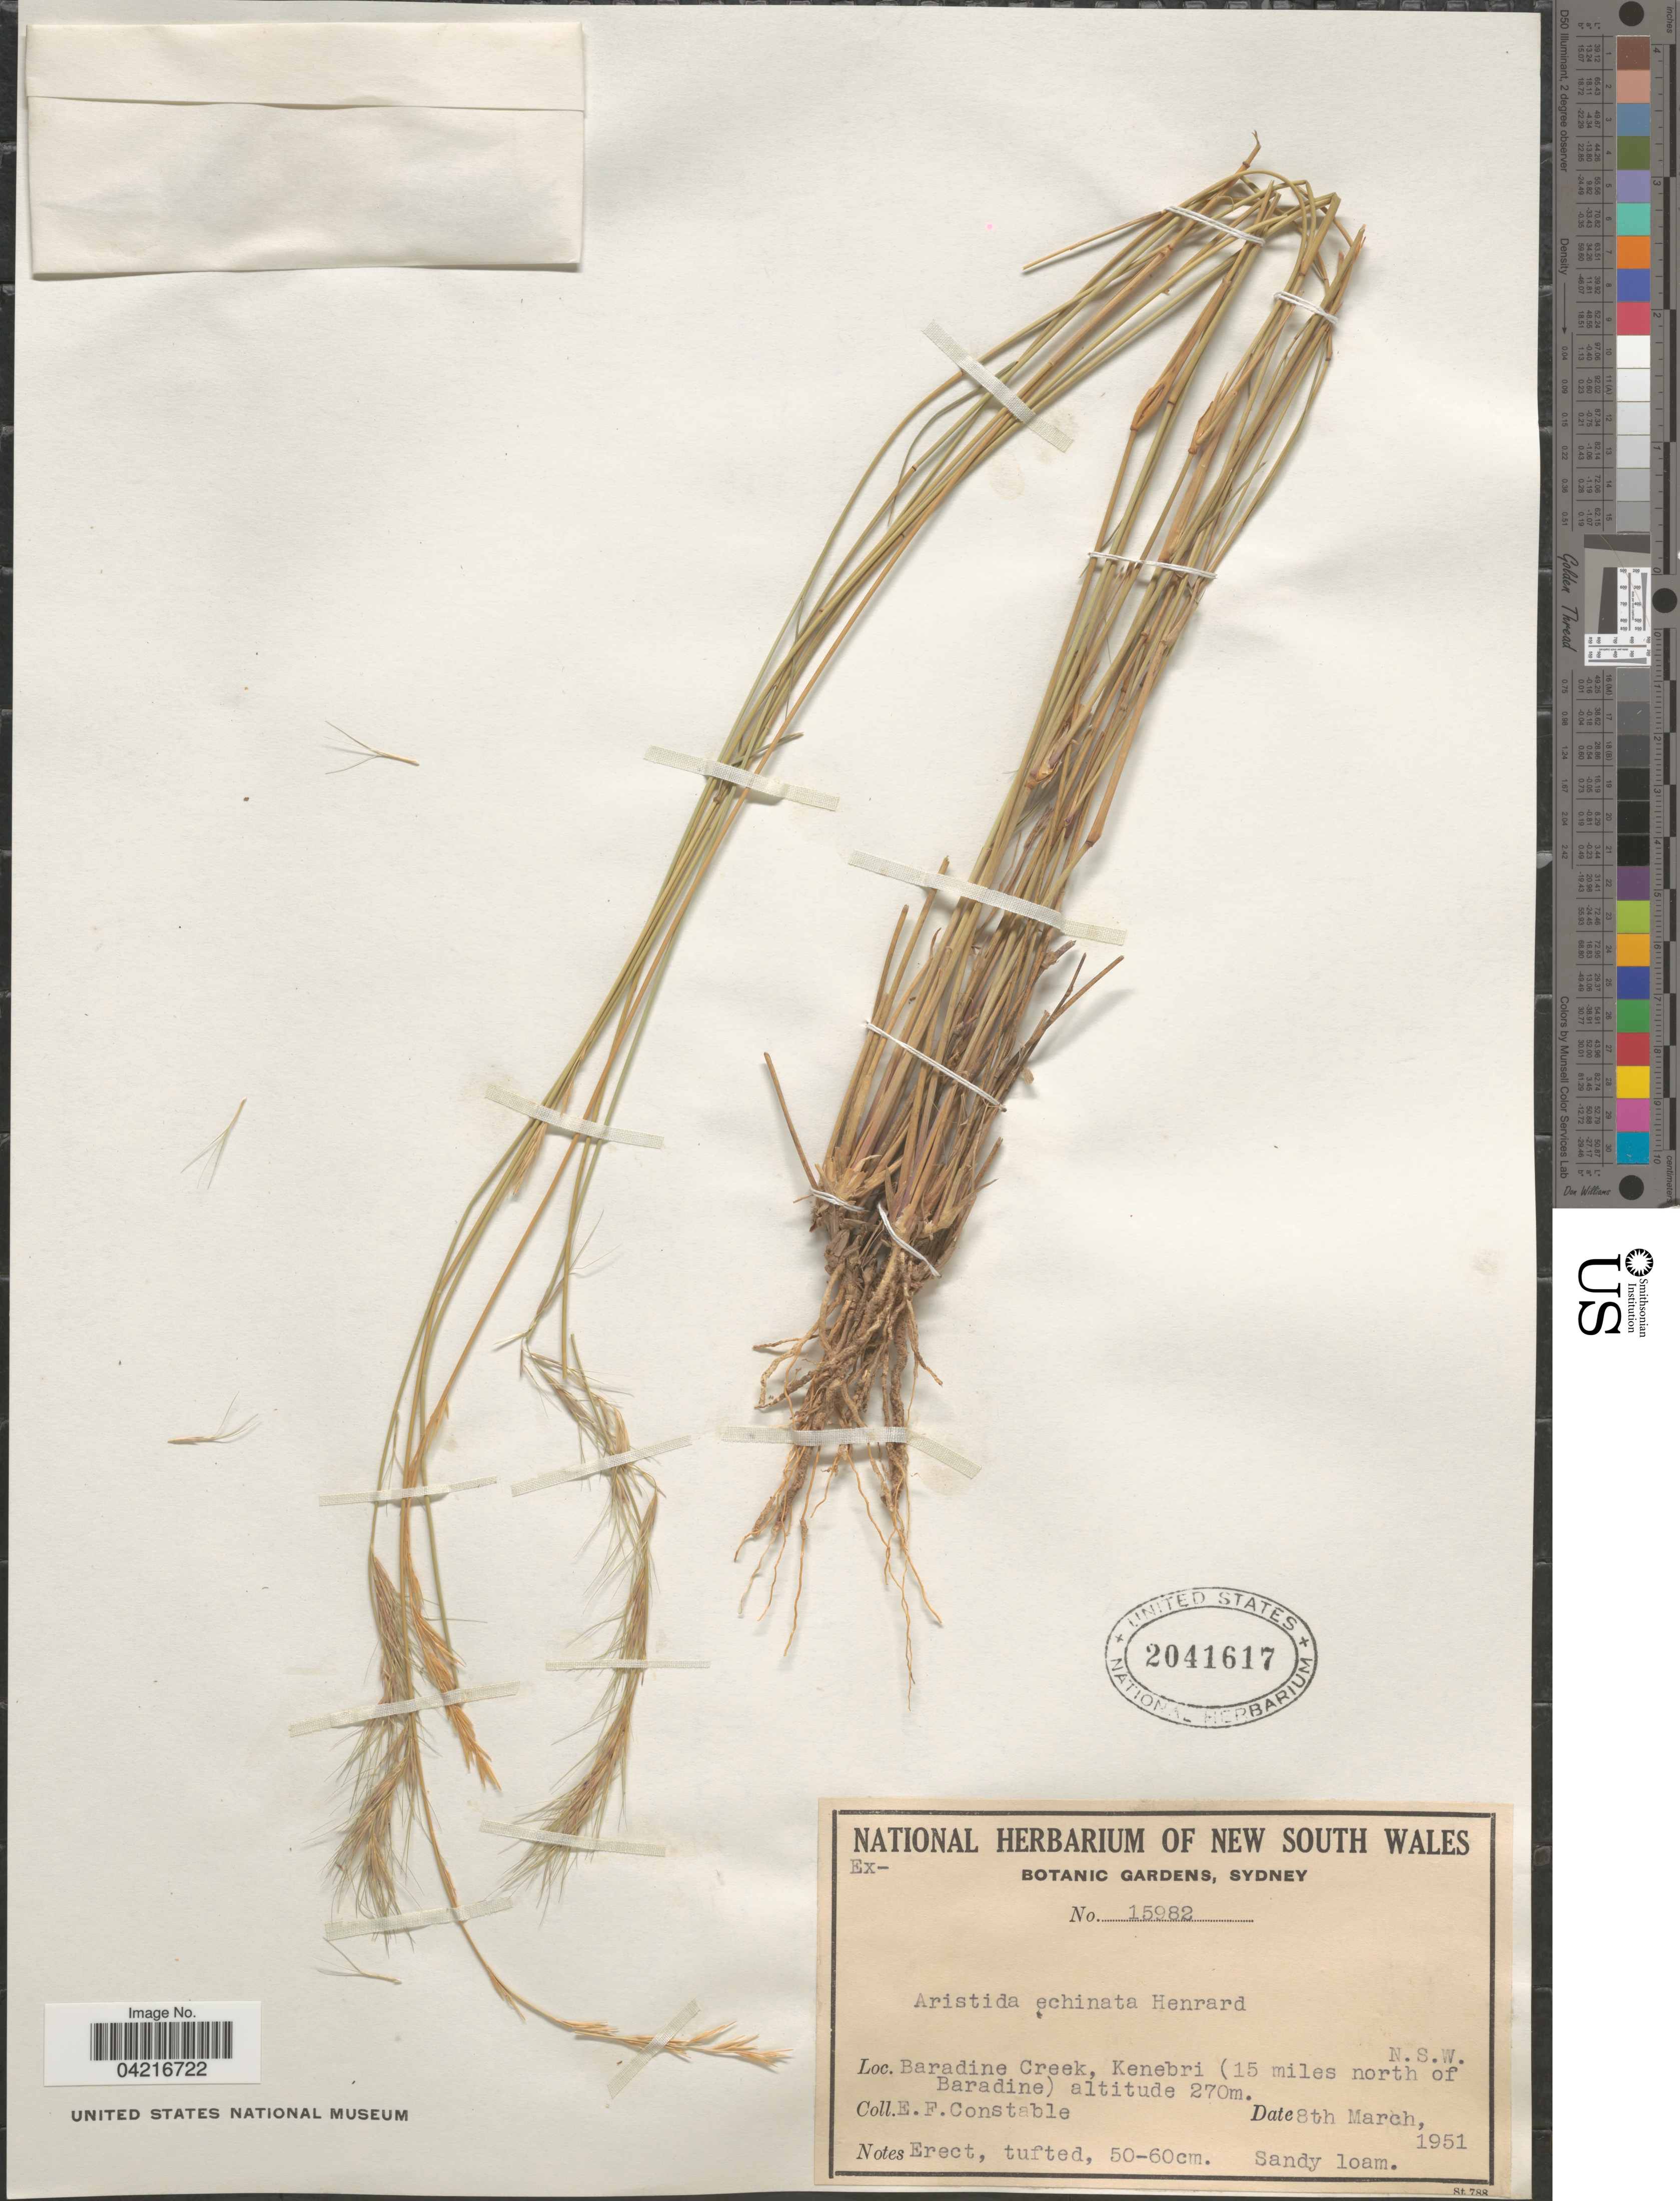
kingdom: Plantae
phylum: Tracheophyta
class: Liliopsida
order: Poales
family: Poaceae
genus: Aristida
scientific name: Aristida echinata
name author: Henr.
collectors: E. F. Constable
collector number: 15982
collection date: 1951-03-08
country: Australia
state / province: New South Wales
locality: Baradine Creek, Kenebri (15 miles north of Baradine).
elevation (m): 270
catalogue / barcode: US 2041617